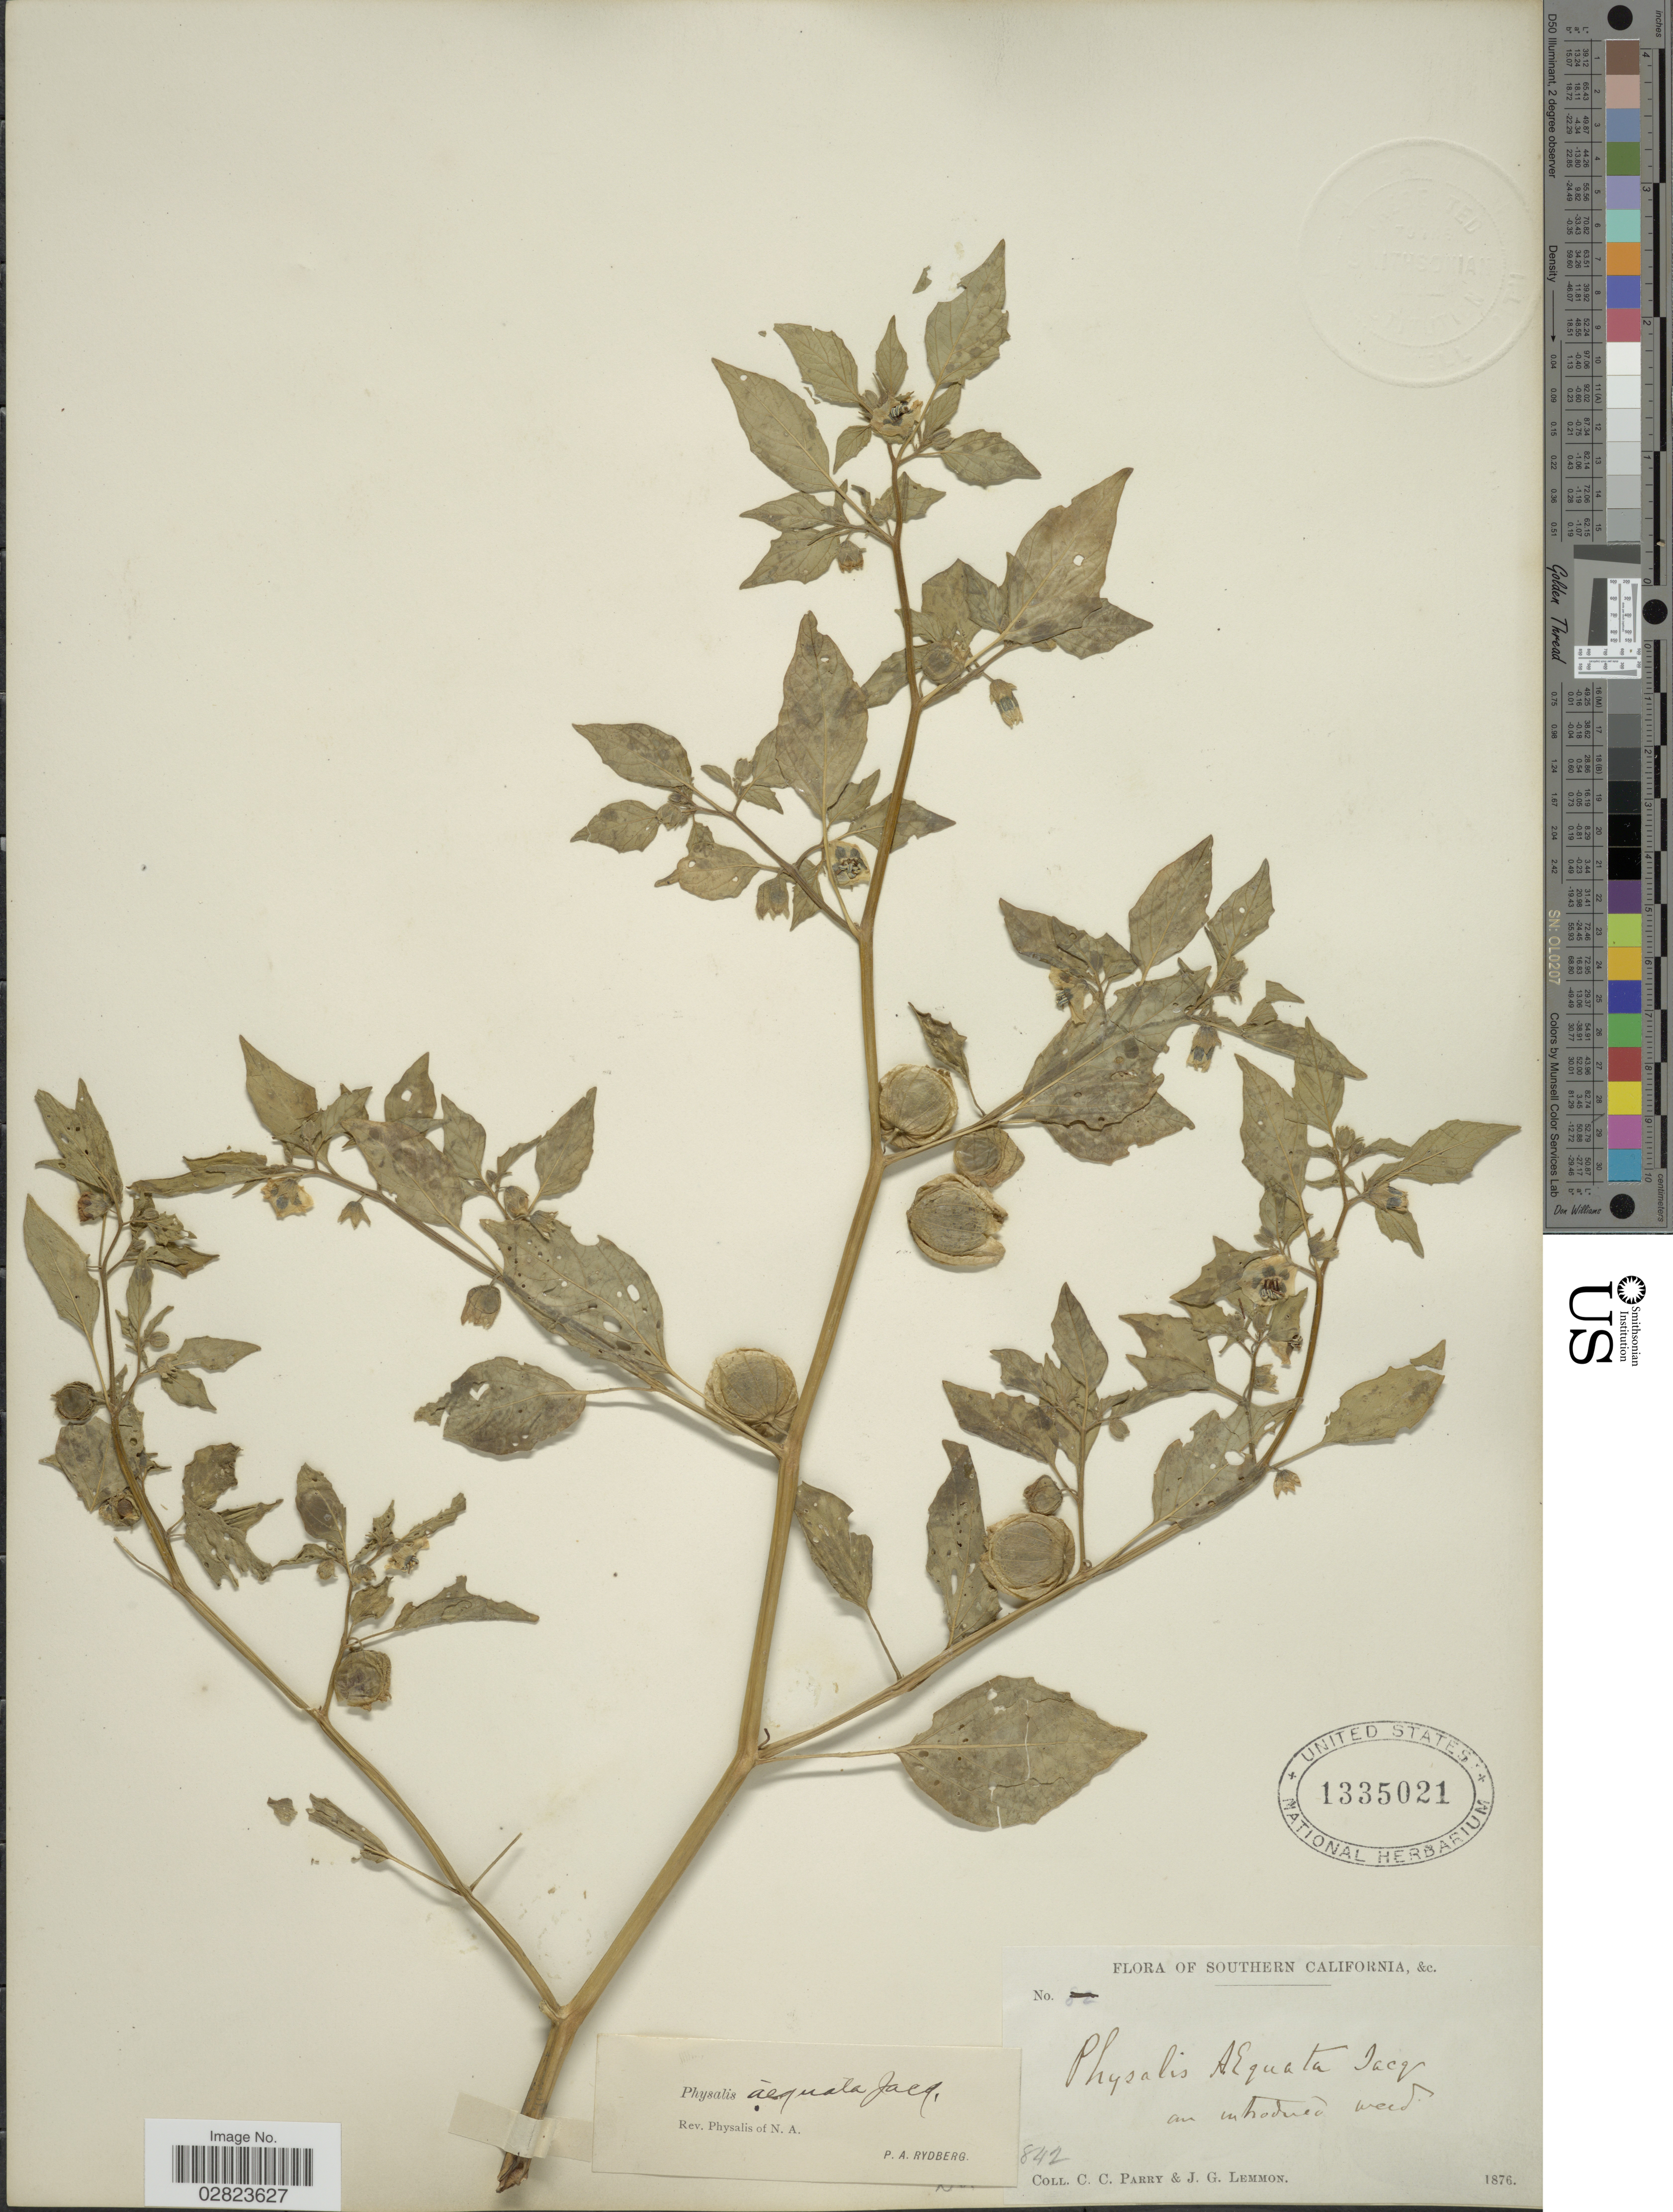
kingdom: Plantae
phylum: Tracheophyta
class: Magnoliopsida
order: Solanales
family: Solanaceae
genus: Physalis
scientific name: Physalis ixocarpa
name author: Brot. ex Hornem.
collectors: C. C. Parry & J. Lemmon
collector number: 842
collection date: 1876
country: United States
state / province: California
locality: Southern California.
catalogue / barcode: US 1335021